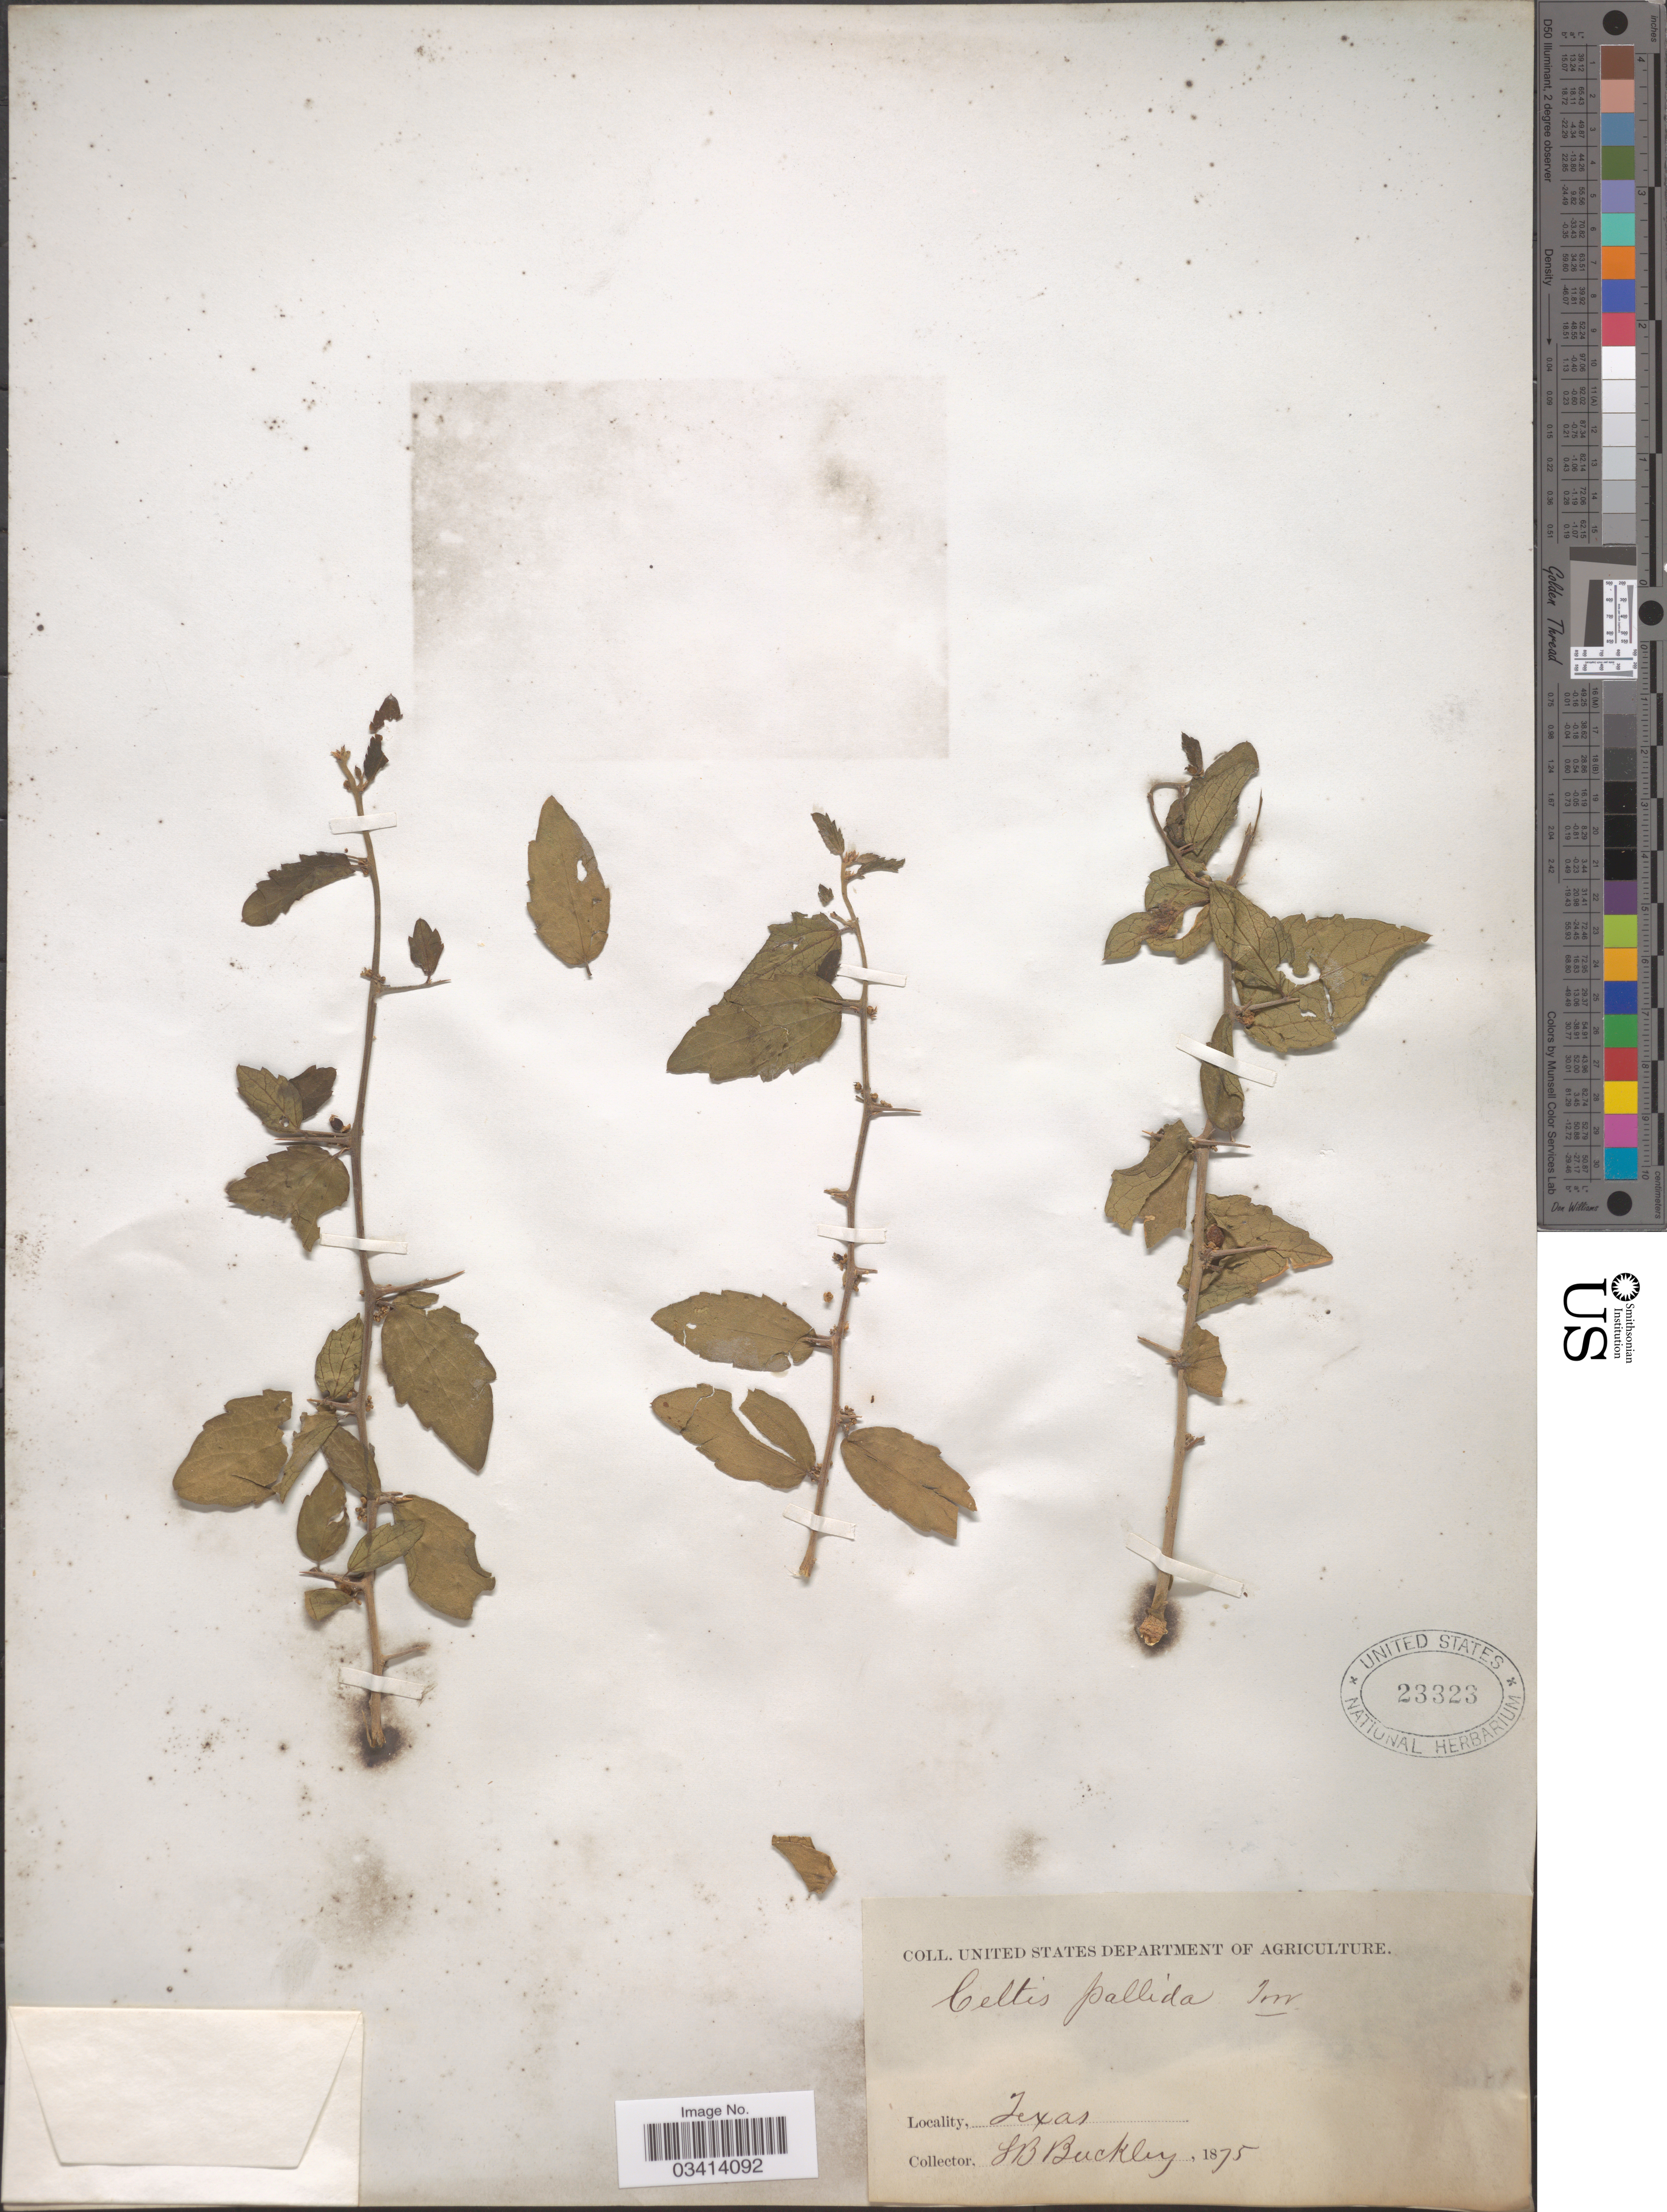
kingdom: Plantae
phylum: Tracheophyta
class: Magnoliopsida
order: Rosales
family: Cannabaceae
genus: Celtis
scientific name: Celtis pallida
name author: Torr. in Emory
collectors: S. B. Buckley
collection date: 1875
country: United States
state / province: Texas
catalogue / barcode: US 23323